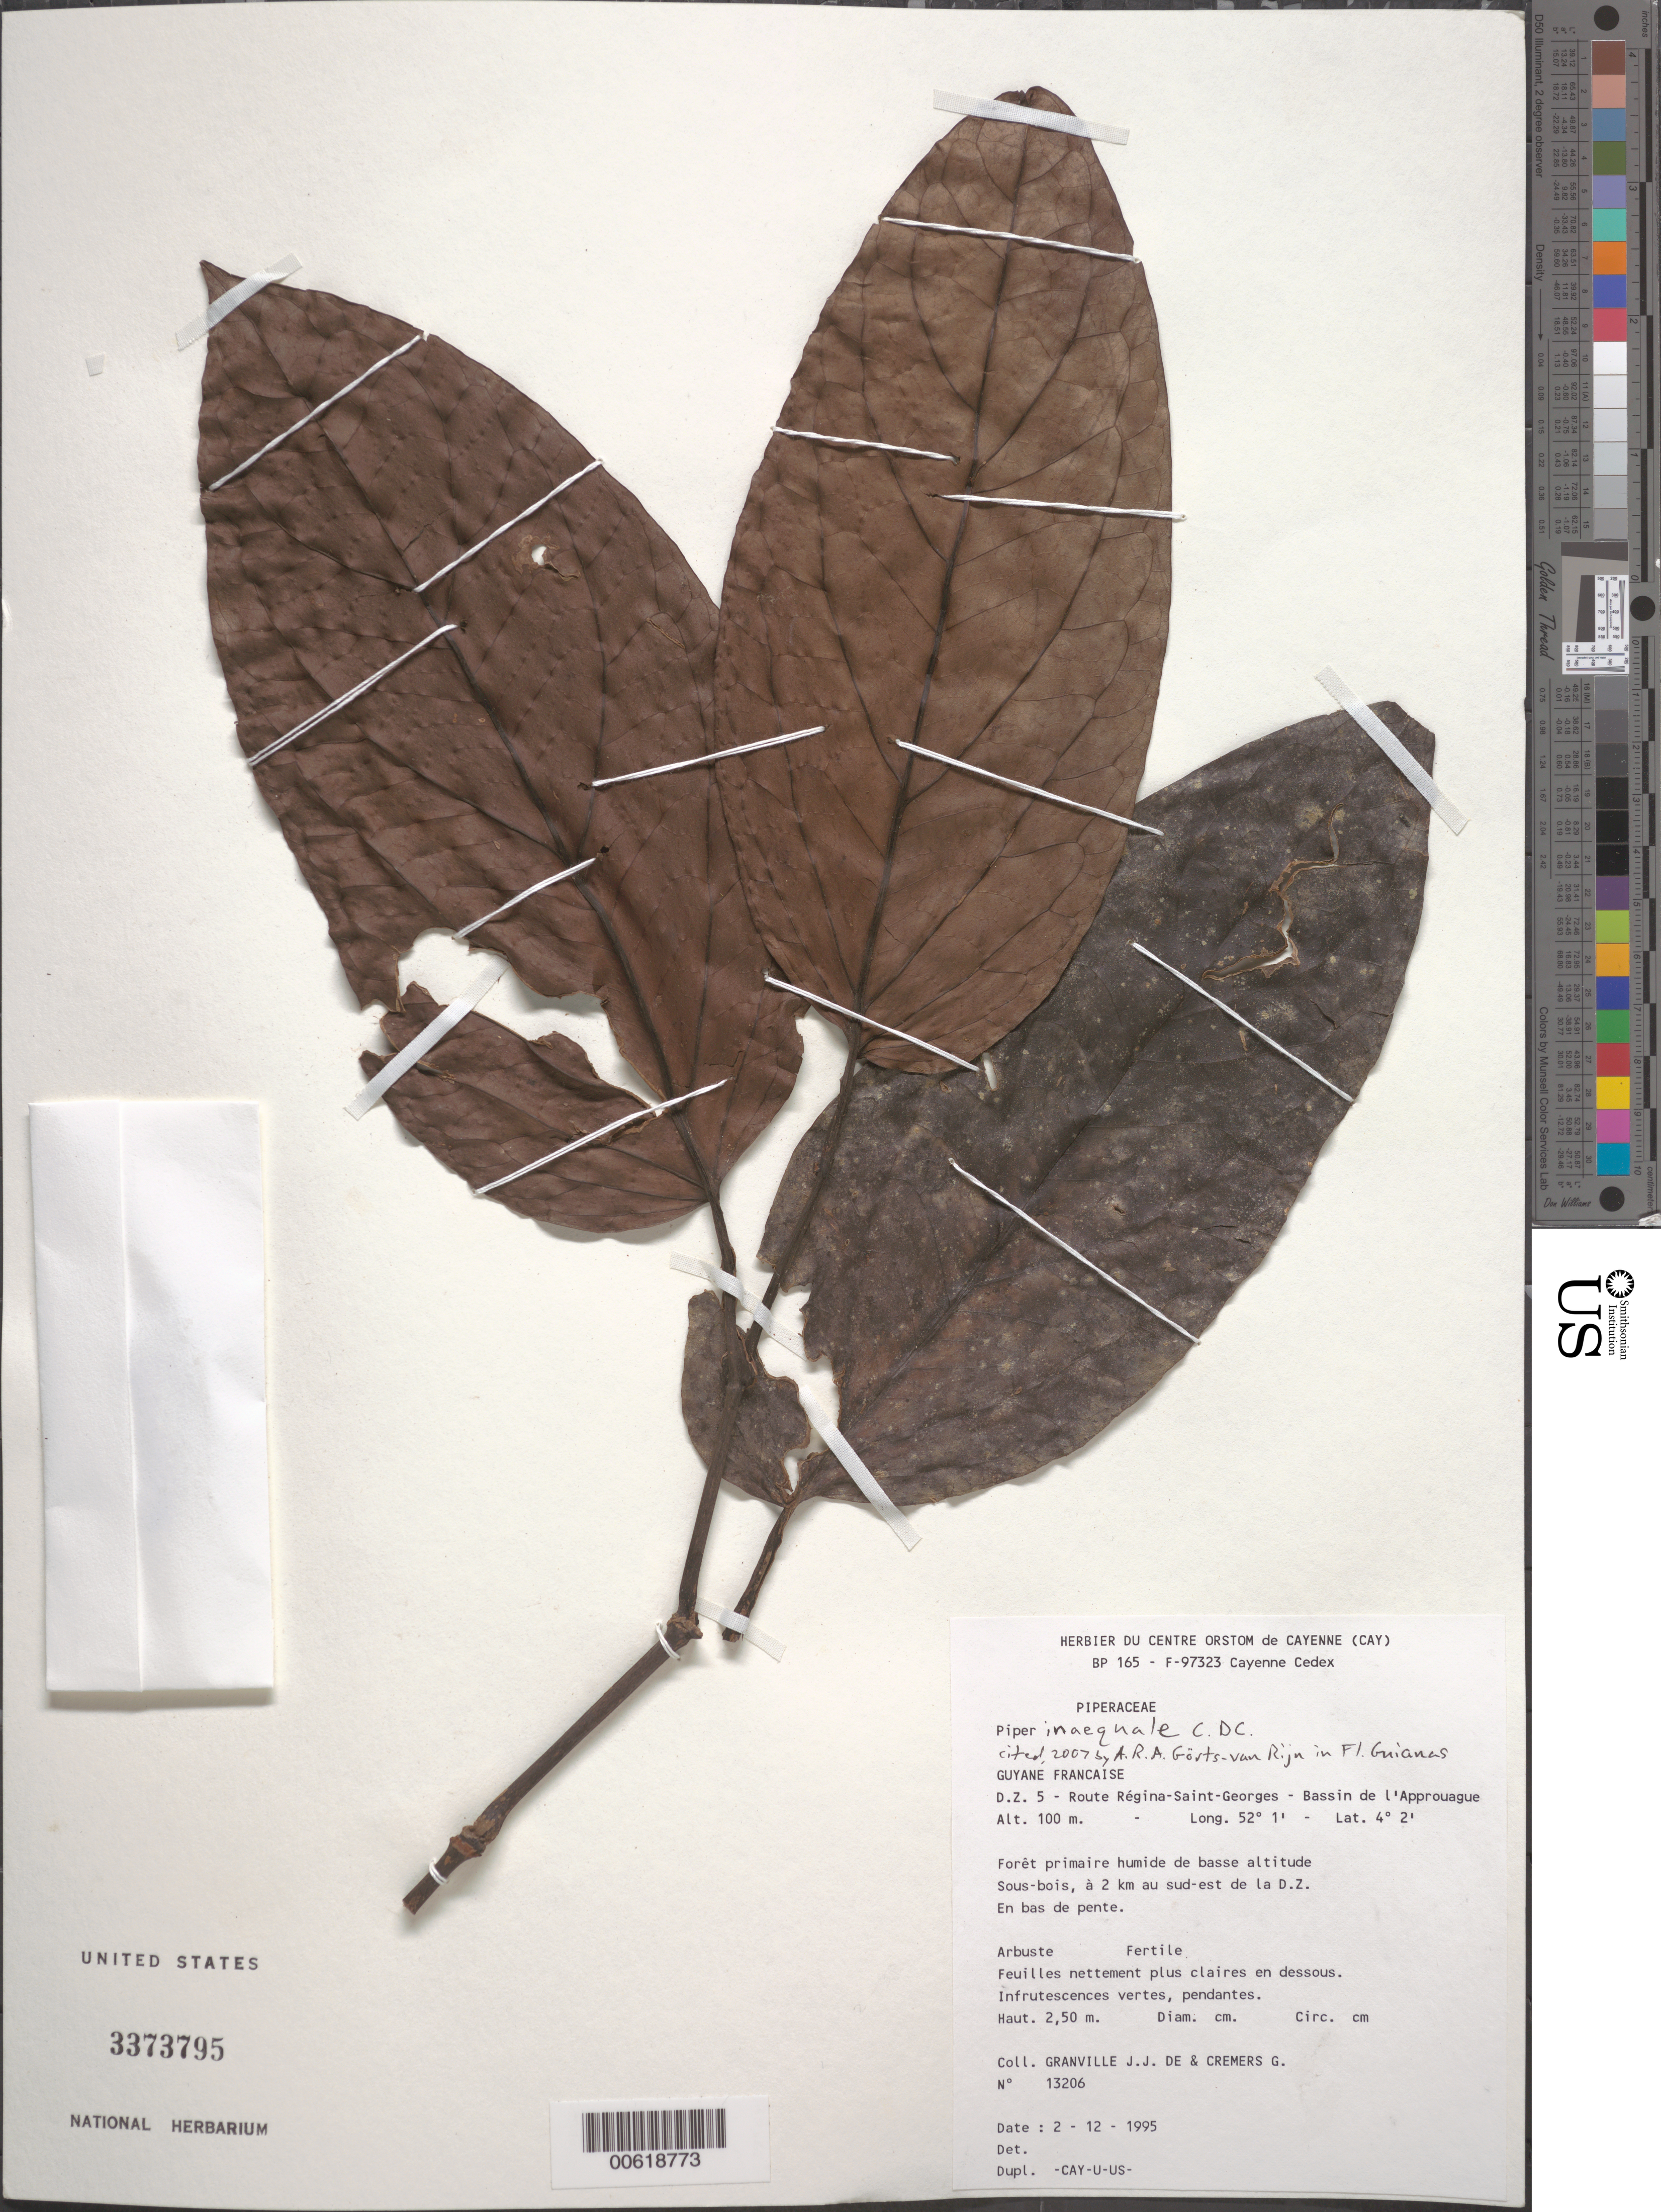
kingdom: Plantae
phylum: Tracheophyta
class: Magnoliopsida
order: Piperales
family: Piperaceae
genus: Piper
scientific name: Piper sp.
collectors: J.-J. de Granville & G. Cremers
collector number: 13206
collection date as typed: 2-Dec-95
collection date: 1995-12-02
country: French Guiana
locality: Route Regina-Saint-Georges, D.Z. 5, Bassin de l'Approuague, 2 km sud-est de la D.Z.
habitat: Forêt primaire humide de basse altitude. Sous bois. En bas de pente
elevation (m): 100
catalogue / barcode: US 3373795